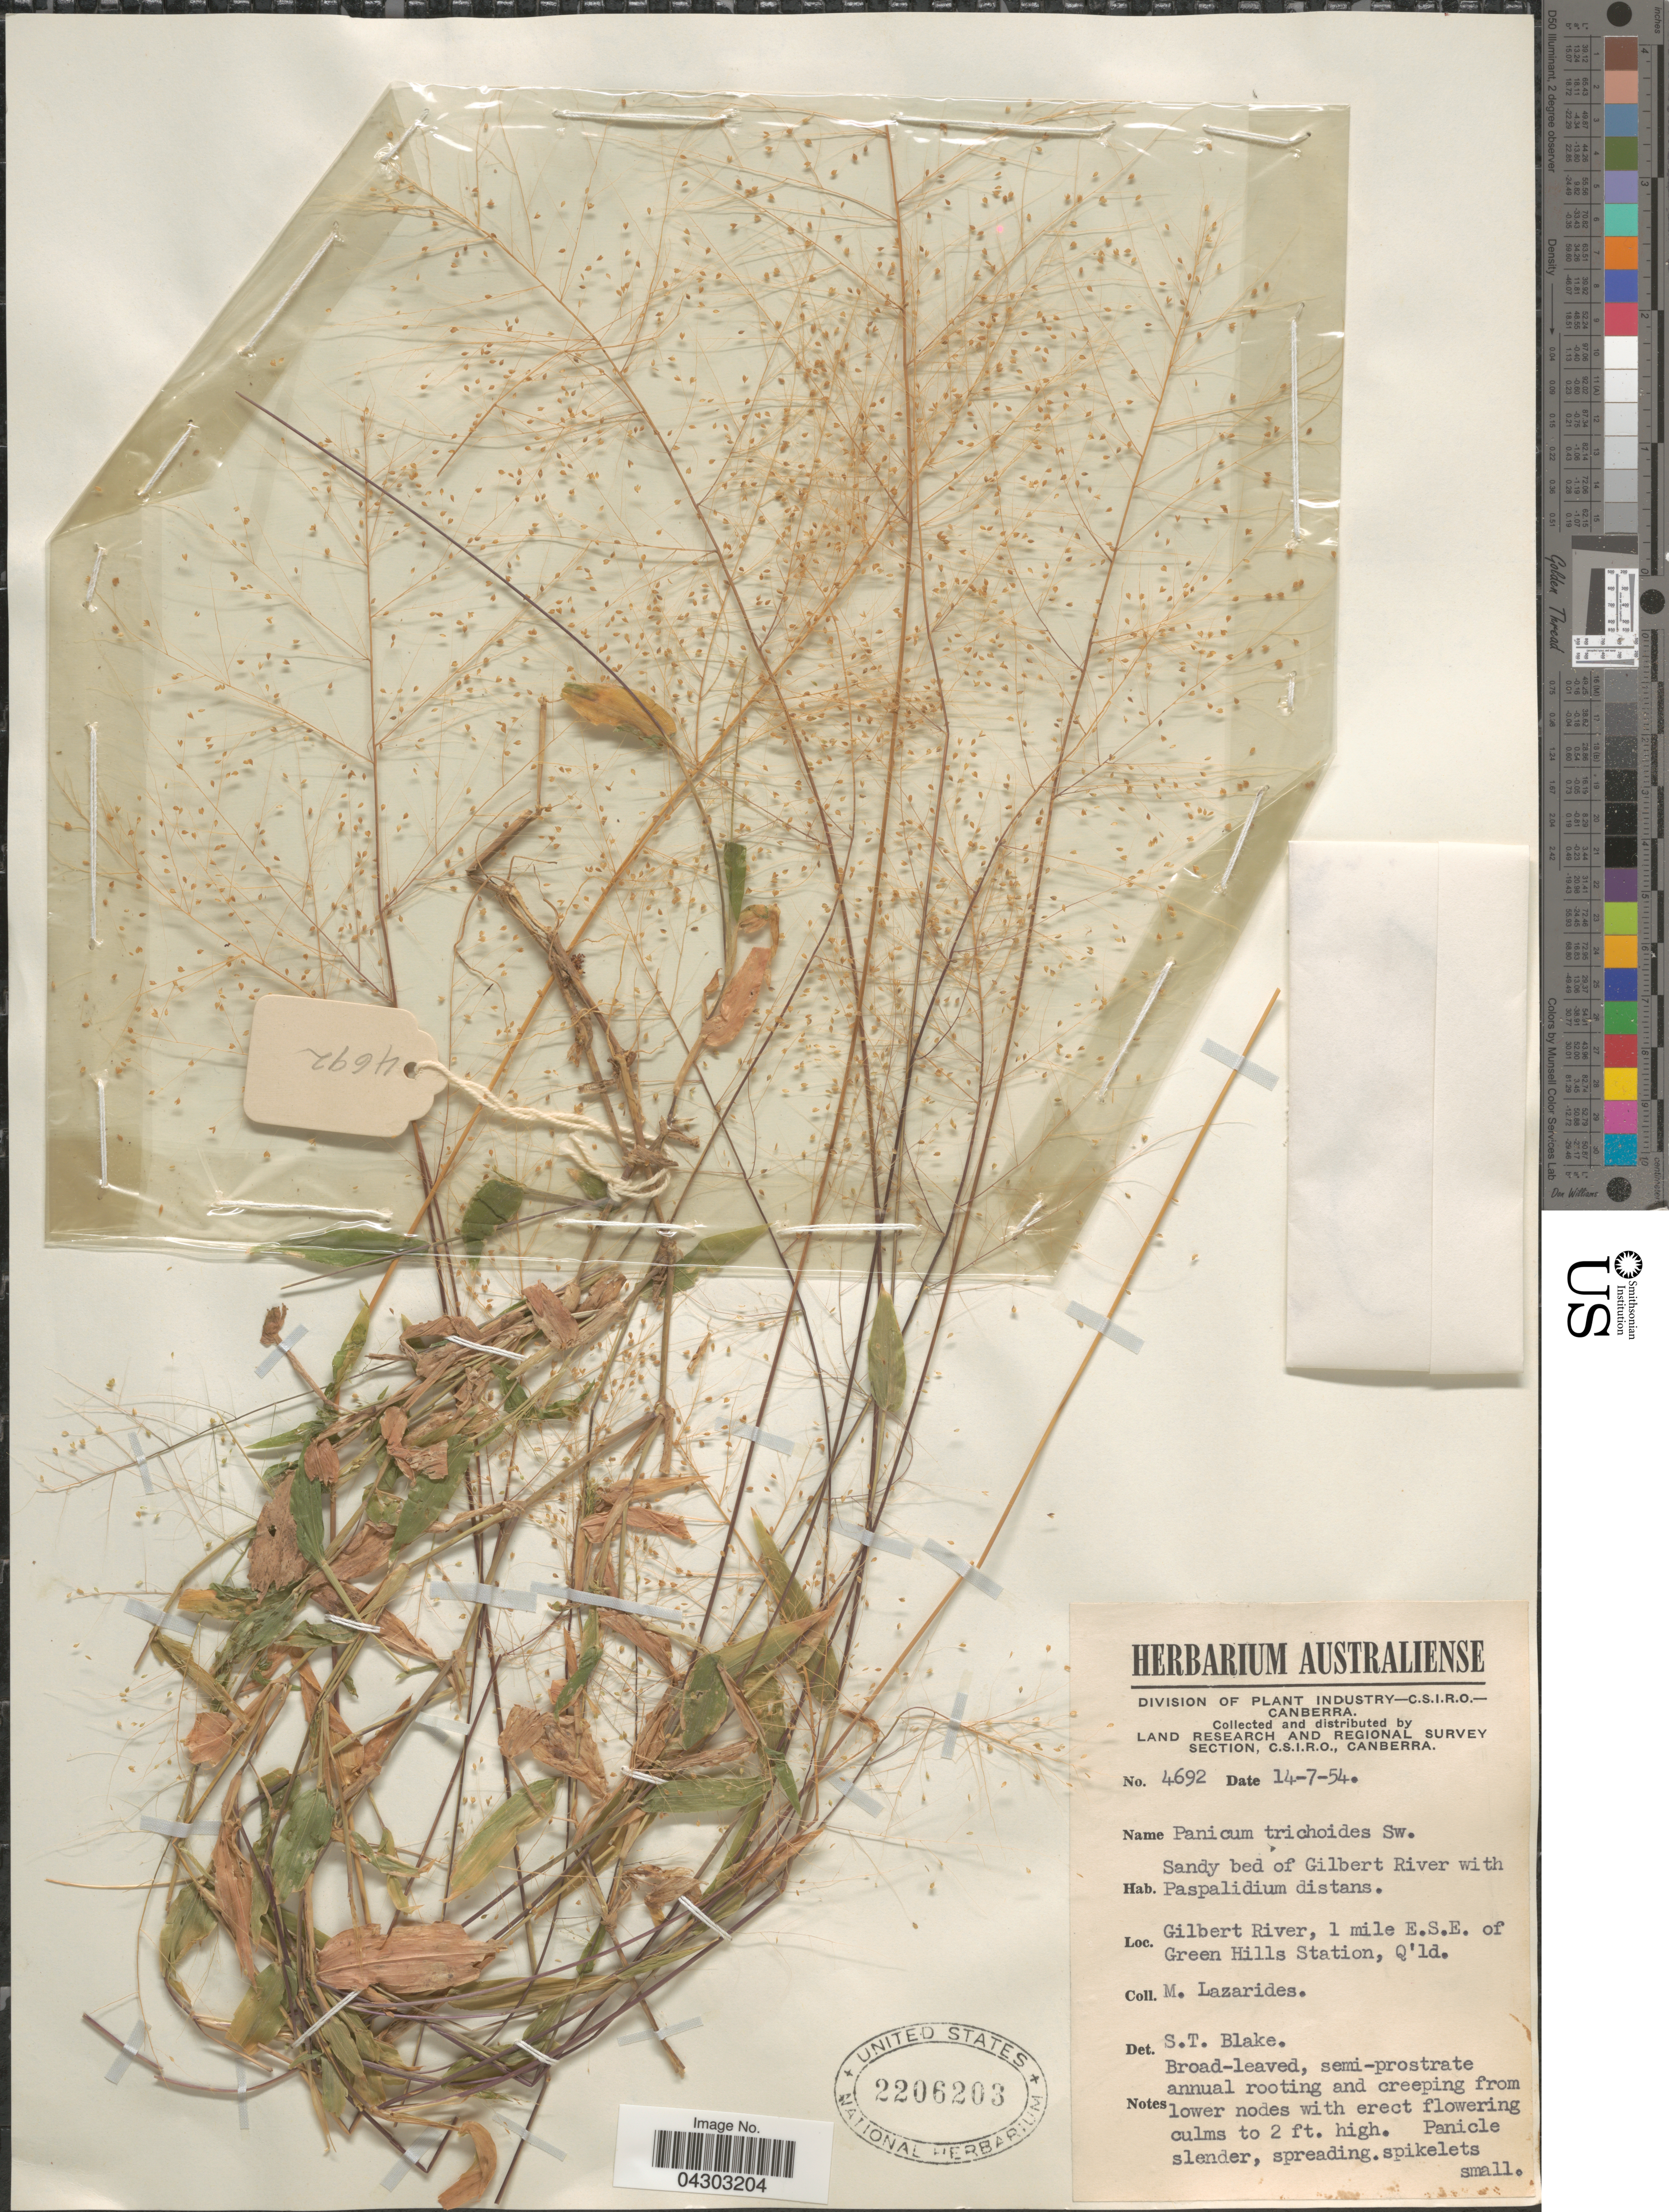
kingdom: Plantae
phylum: Tracheophyta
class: Liliopsida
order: Poales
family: Poaceae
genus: Panicum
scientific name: Panicum trichoides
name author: Sw.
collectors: M. Lazarides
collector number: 4692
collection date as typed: Transcribed d/m/y: 14/7/54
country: Australia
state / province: Queensland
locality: Land Research and Regional Survey Section. Sandy bed of Gilbert River. Gilbert River, 1 mile E.S.E. of Green Hills Station.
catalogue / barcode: US 2206203